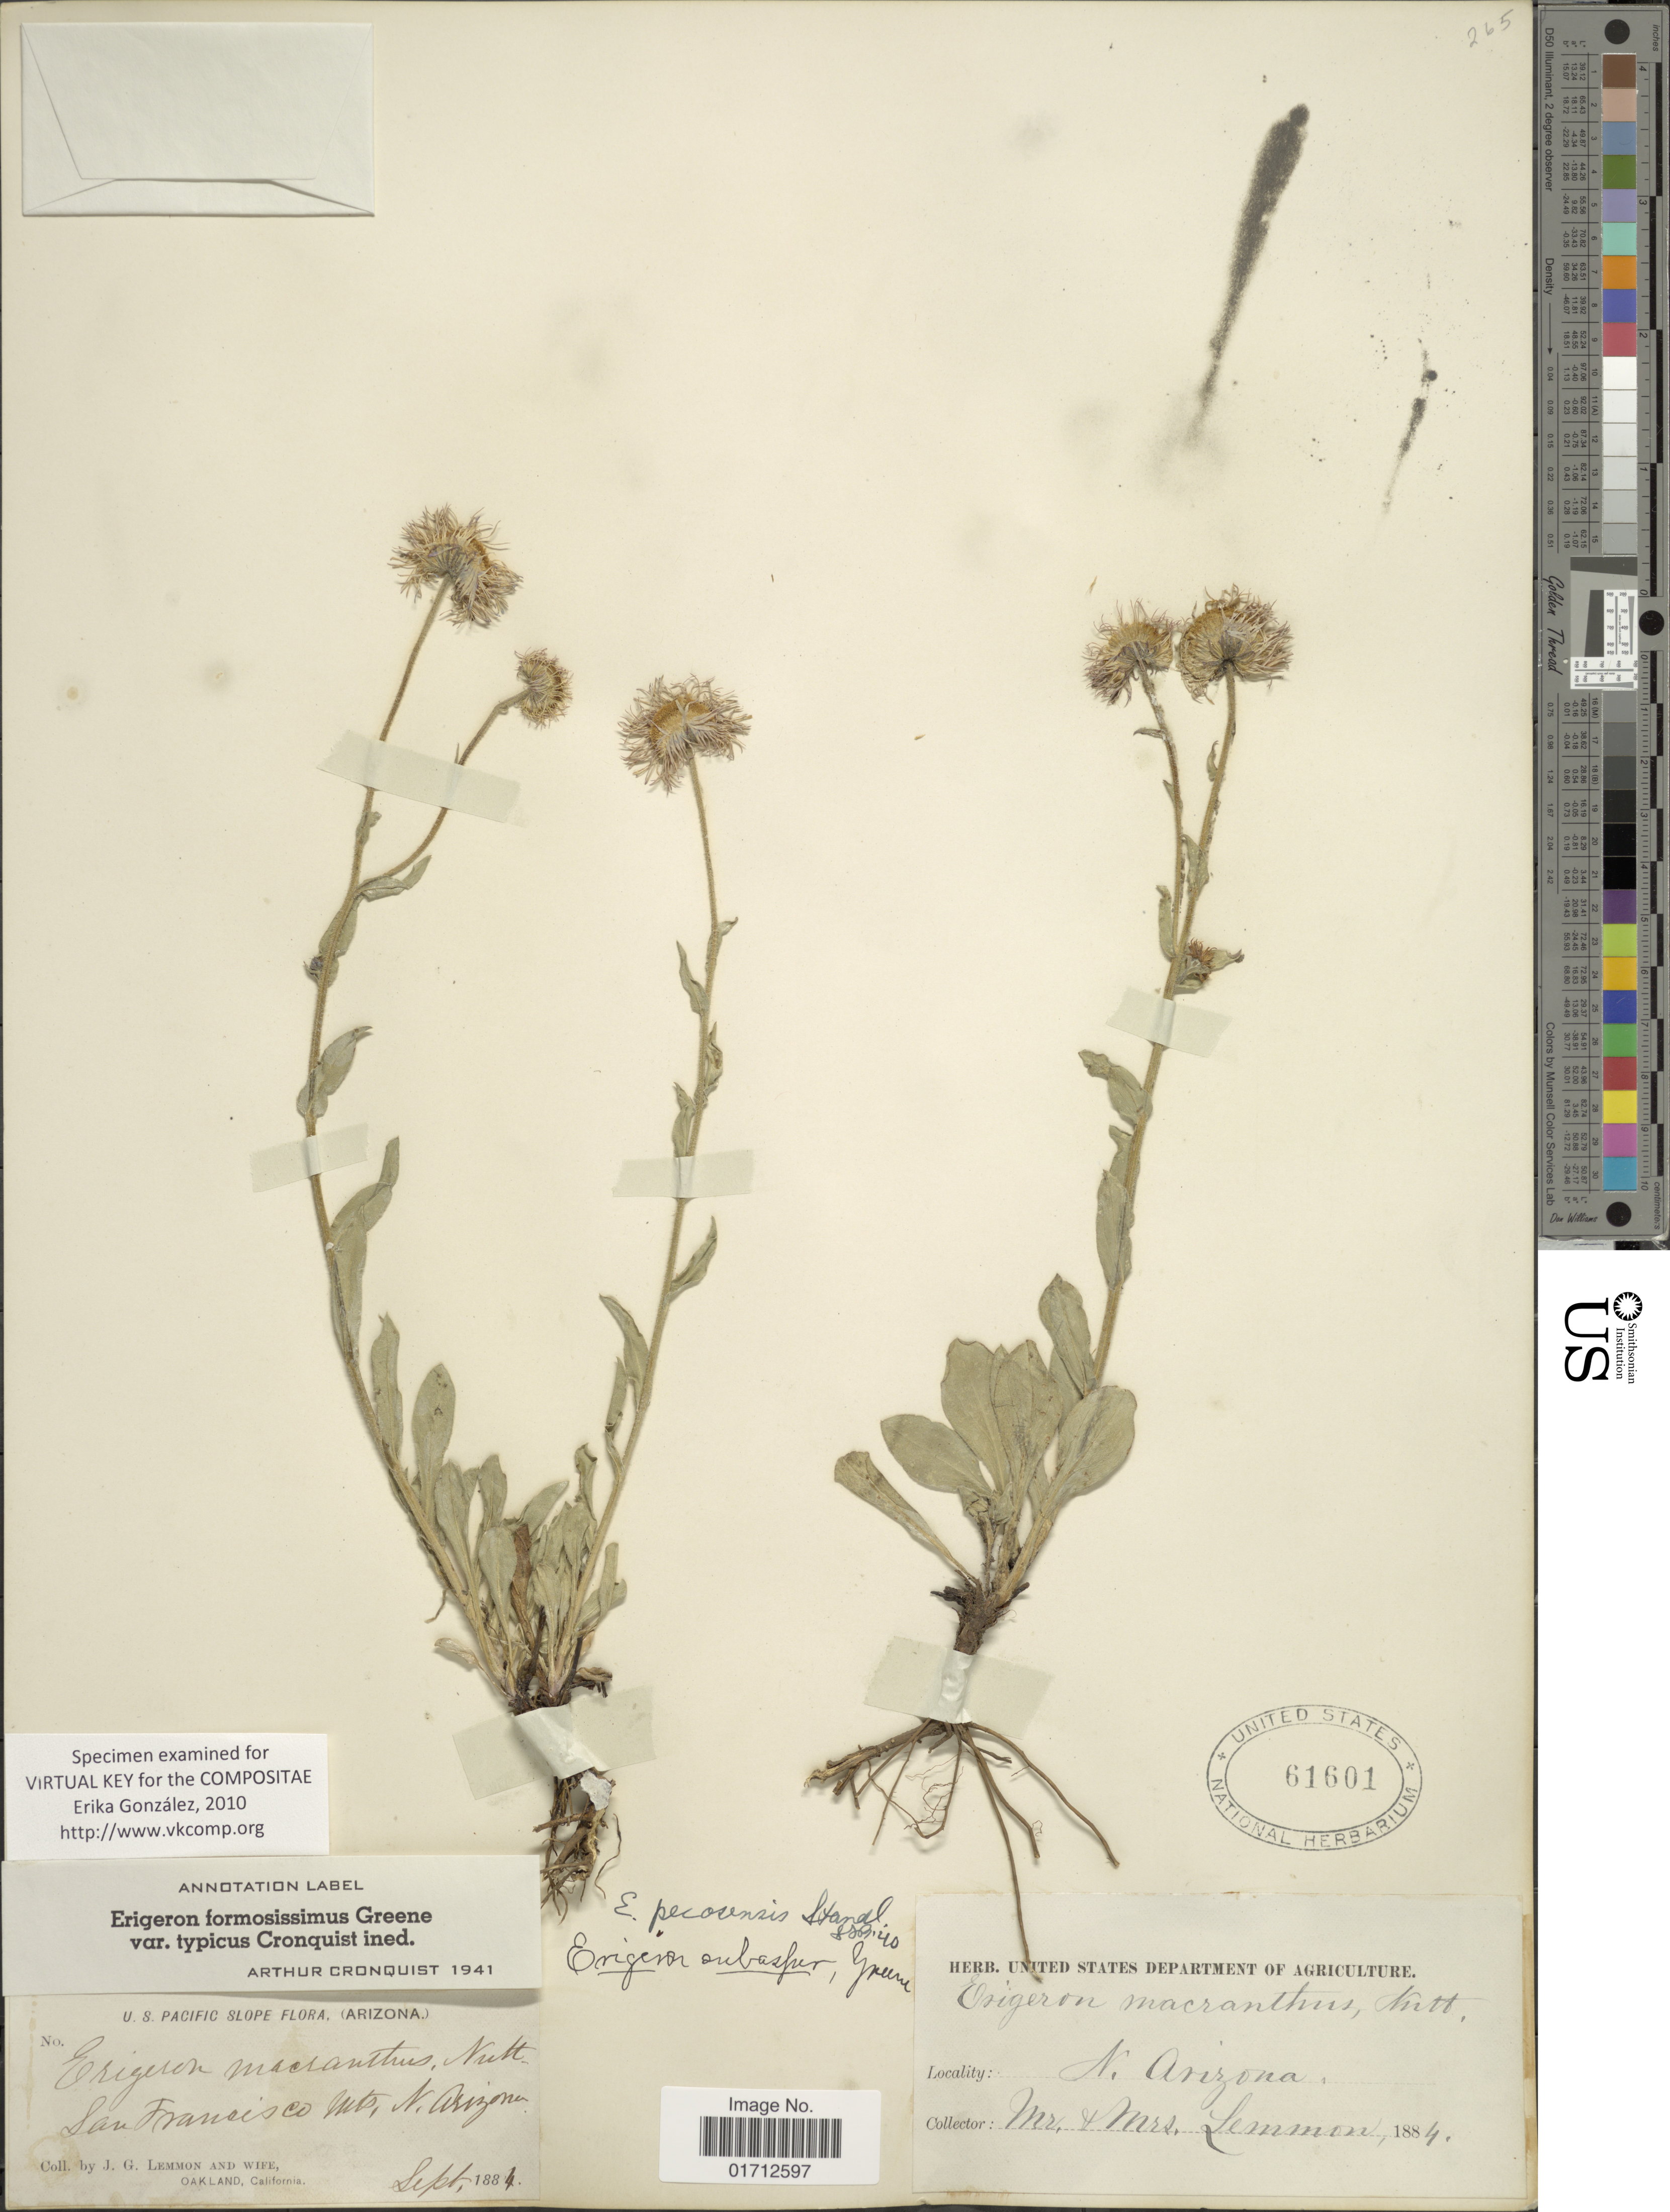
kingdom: Plantae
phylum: Tracheophyta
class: Magnoliopsida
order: Asterales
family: Asteraceae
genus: Erigeron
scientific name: Erigeron formosissimus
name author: Greene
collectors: J. Lemmon & Mrs. J. G. Lemmon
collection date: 1884-09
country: United States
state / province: Arizona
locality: San Francisco Mts. N. Arizona.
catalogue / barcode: US 61601